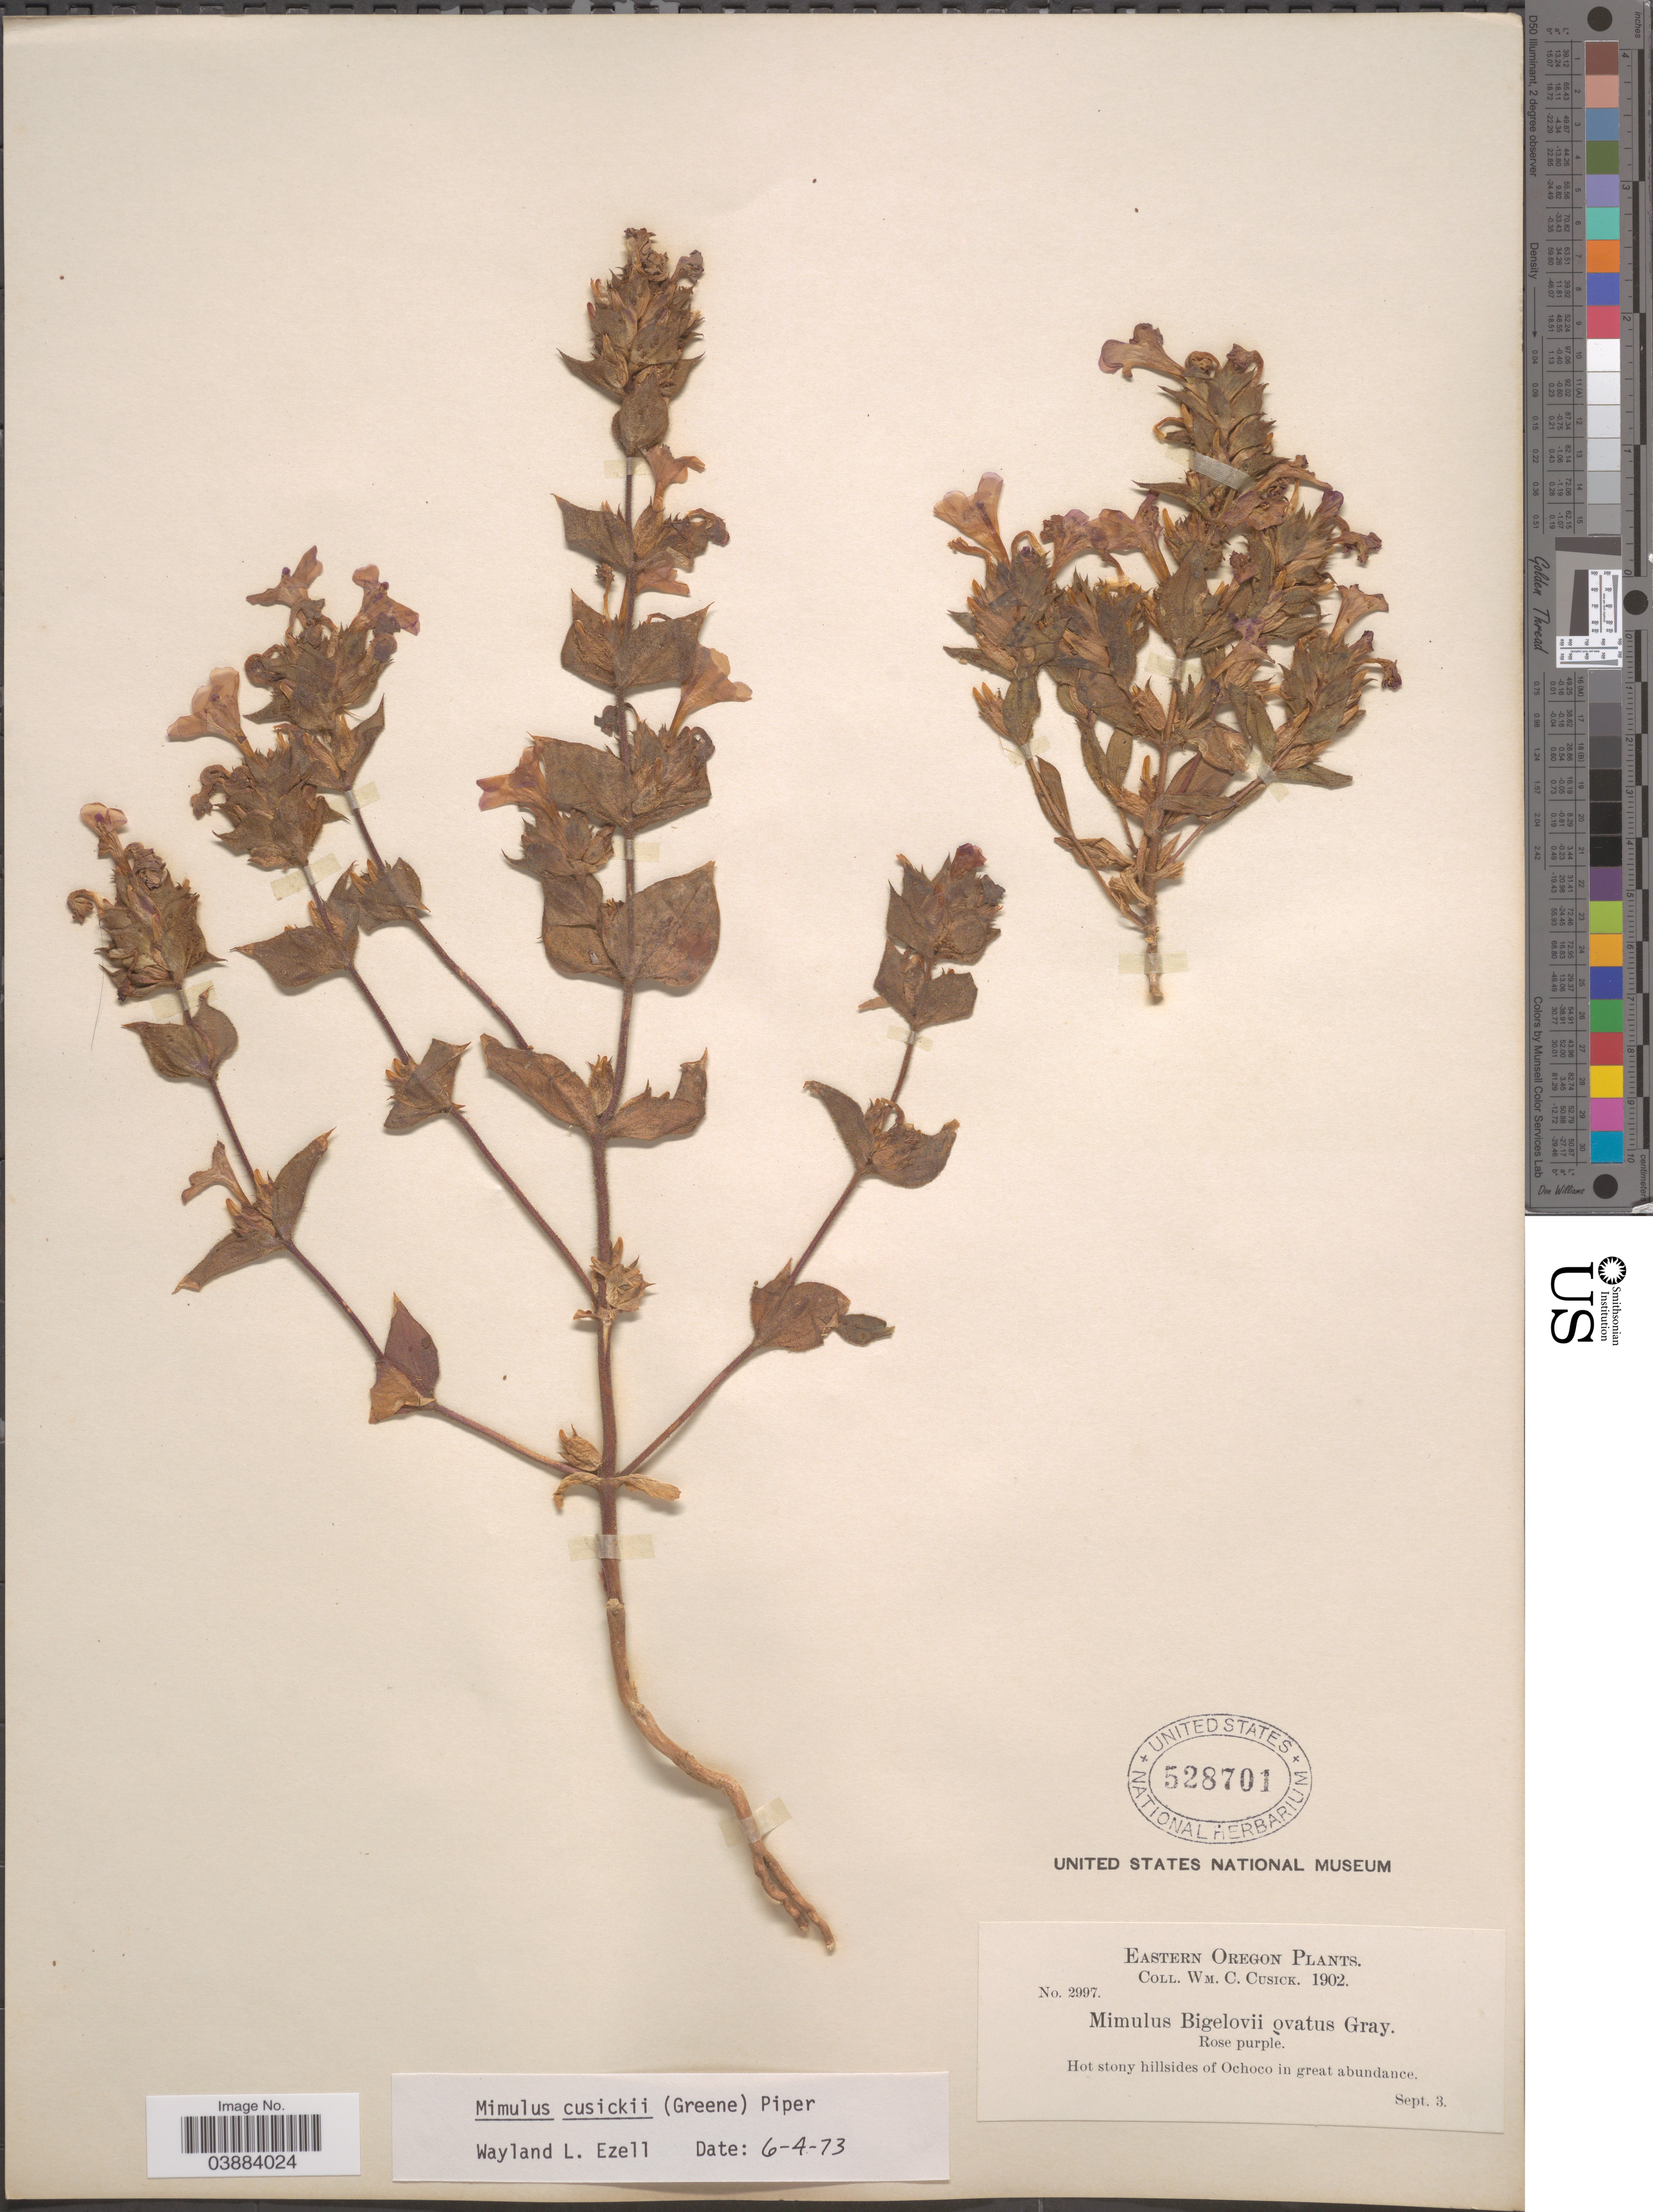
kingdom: Plantae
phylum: Tracheophyta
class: Magnoliopsida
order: Lamiales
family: Phrymaceae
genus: Eunanus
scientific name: Eunanus cusickii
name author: Greene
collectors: W. C. Cusick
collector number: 2997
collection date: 1902-09-03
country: United States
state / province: Oregon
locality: Eastern Oregon. Hot stony hillsides of Choco.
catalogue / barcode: US 528701